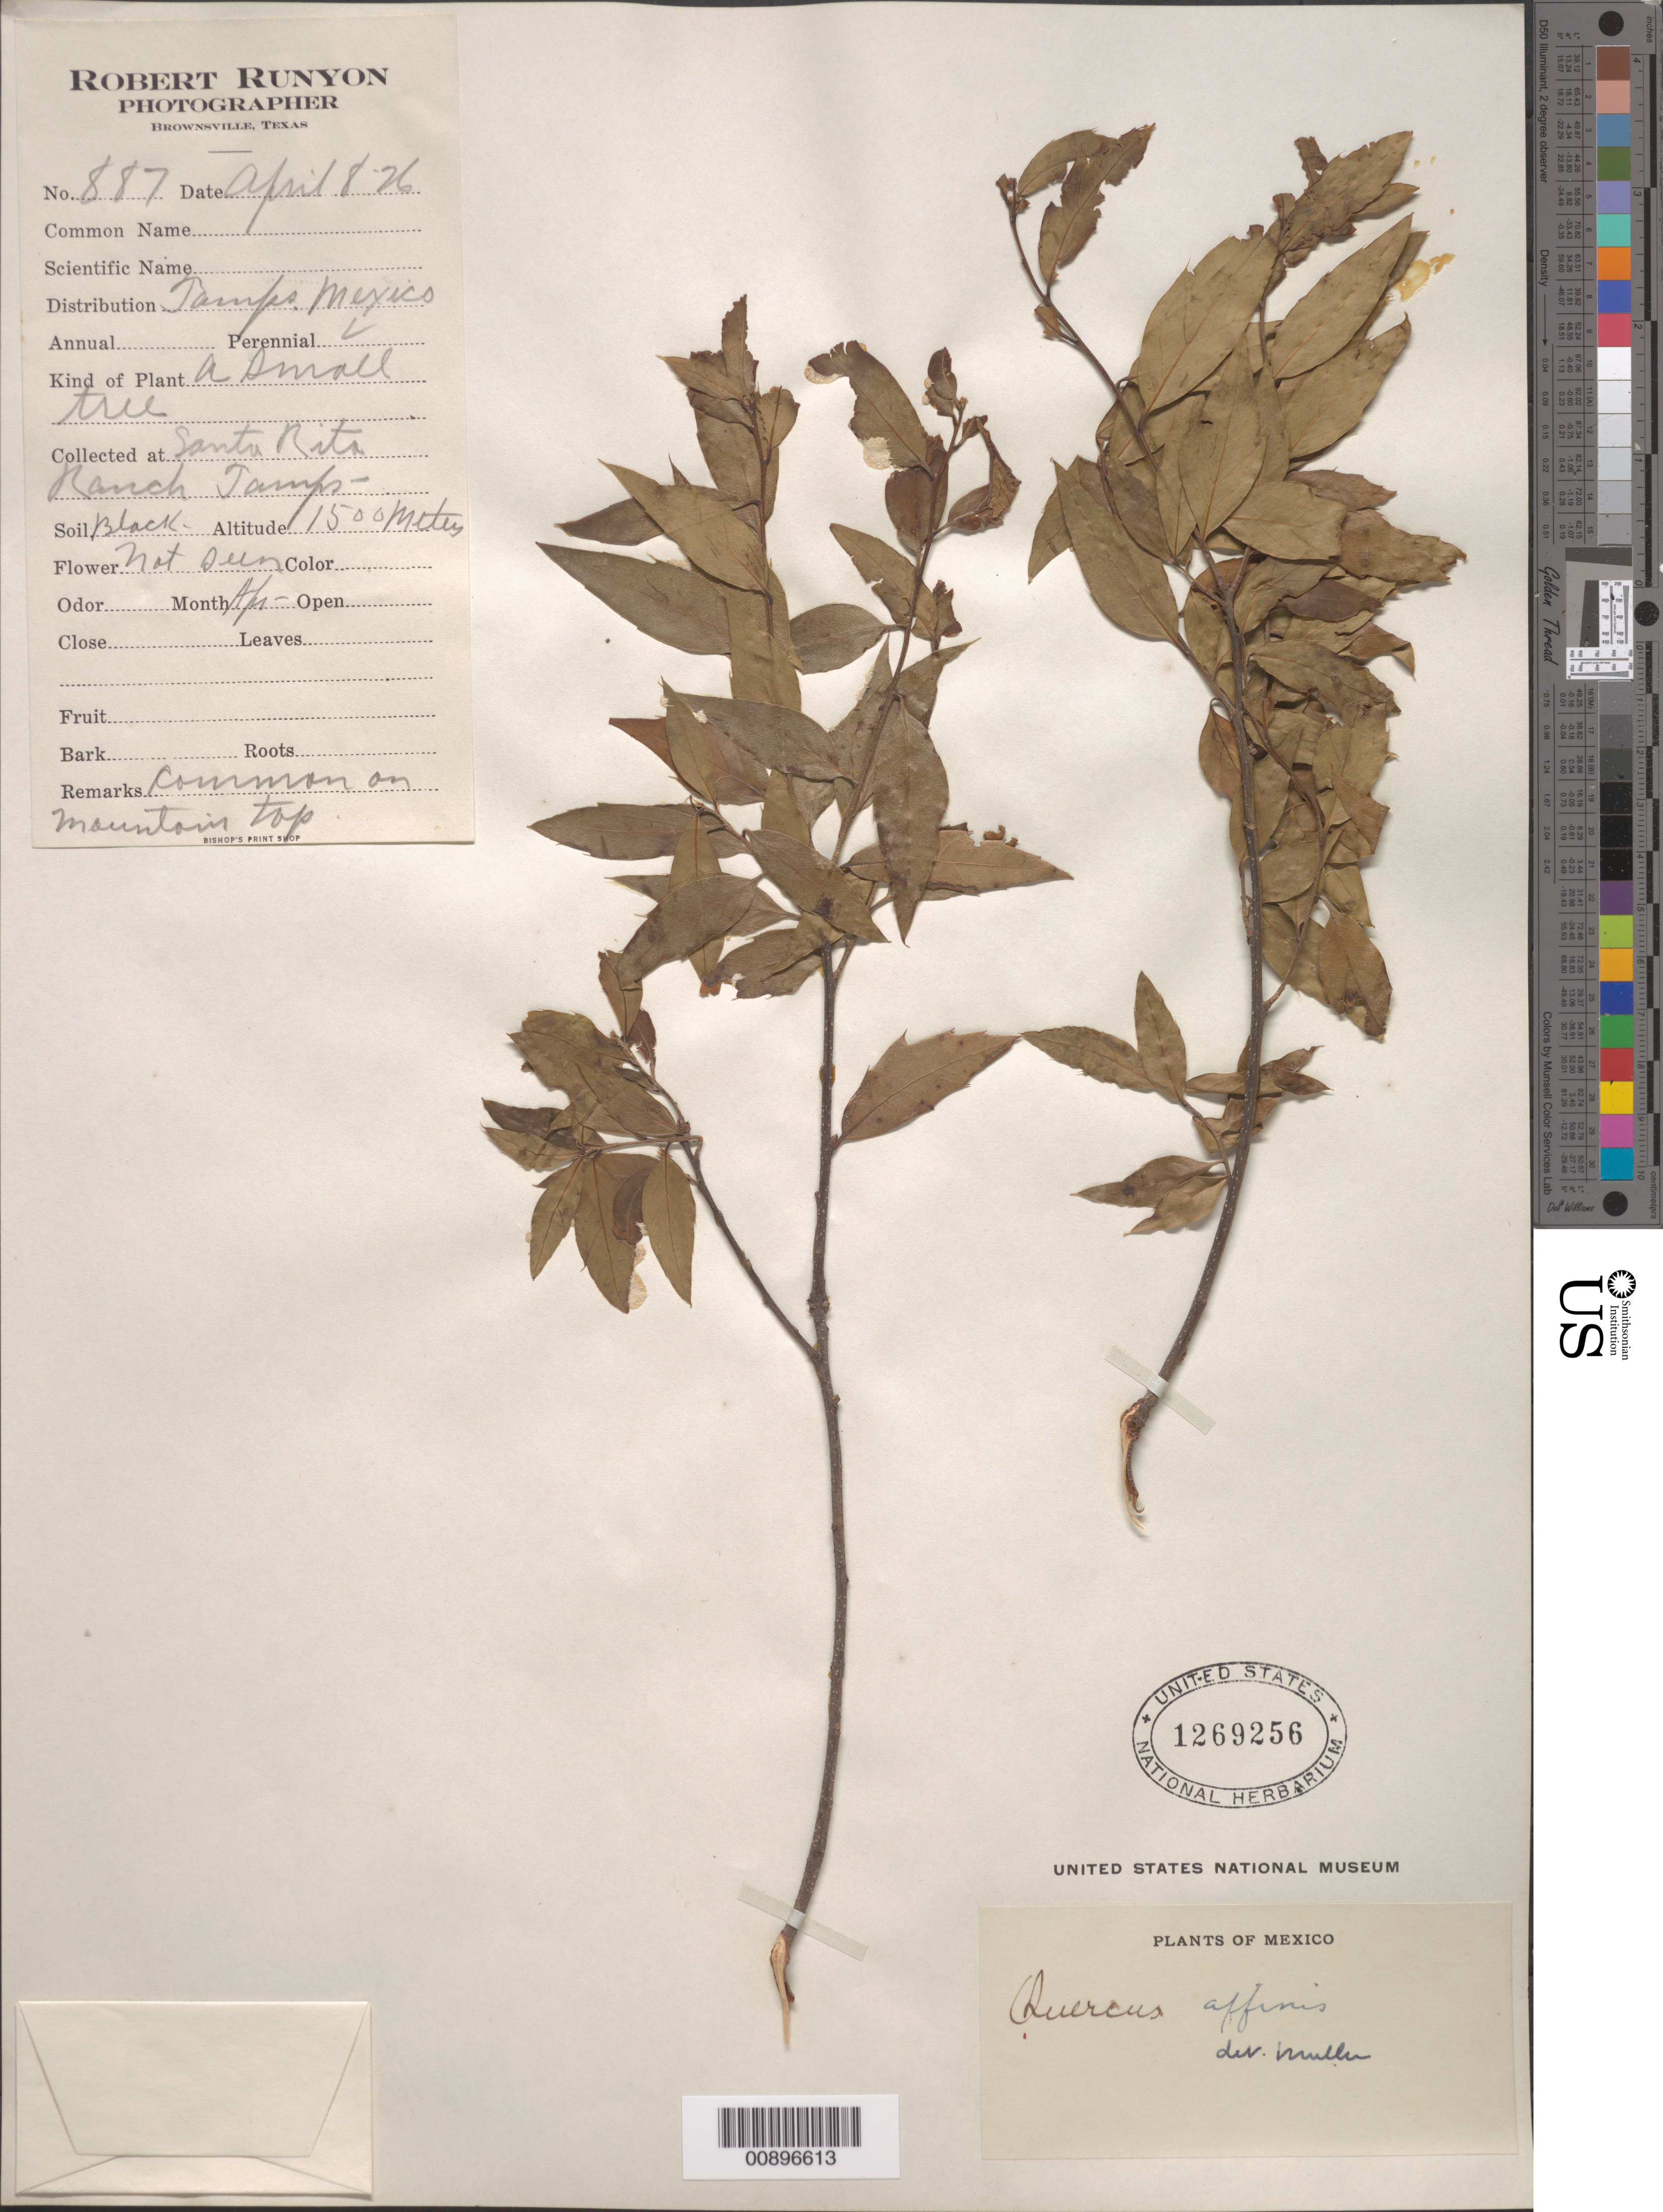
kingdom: Plantae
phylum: Tracheophyta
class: Magnoliopsida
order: Fagales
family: Fagaceae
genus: Quercus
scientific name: Quercus affinis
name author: Scheidw.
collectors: R. Runyon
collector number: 887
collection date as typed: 08 Apr 1926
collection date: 1926-04-08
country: Mexico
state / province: Tamaulipas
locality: Santa Rita Ranch, Tamaulipas.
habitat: Common on mountain top. Soil black.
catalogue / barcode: US 1269256